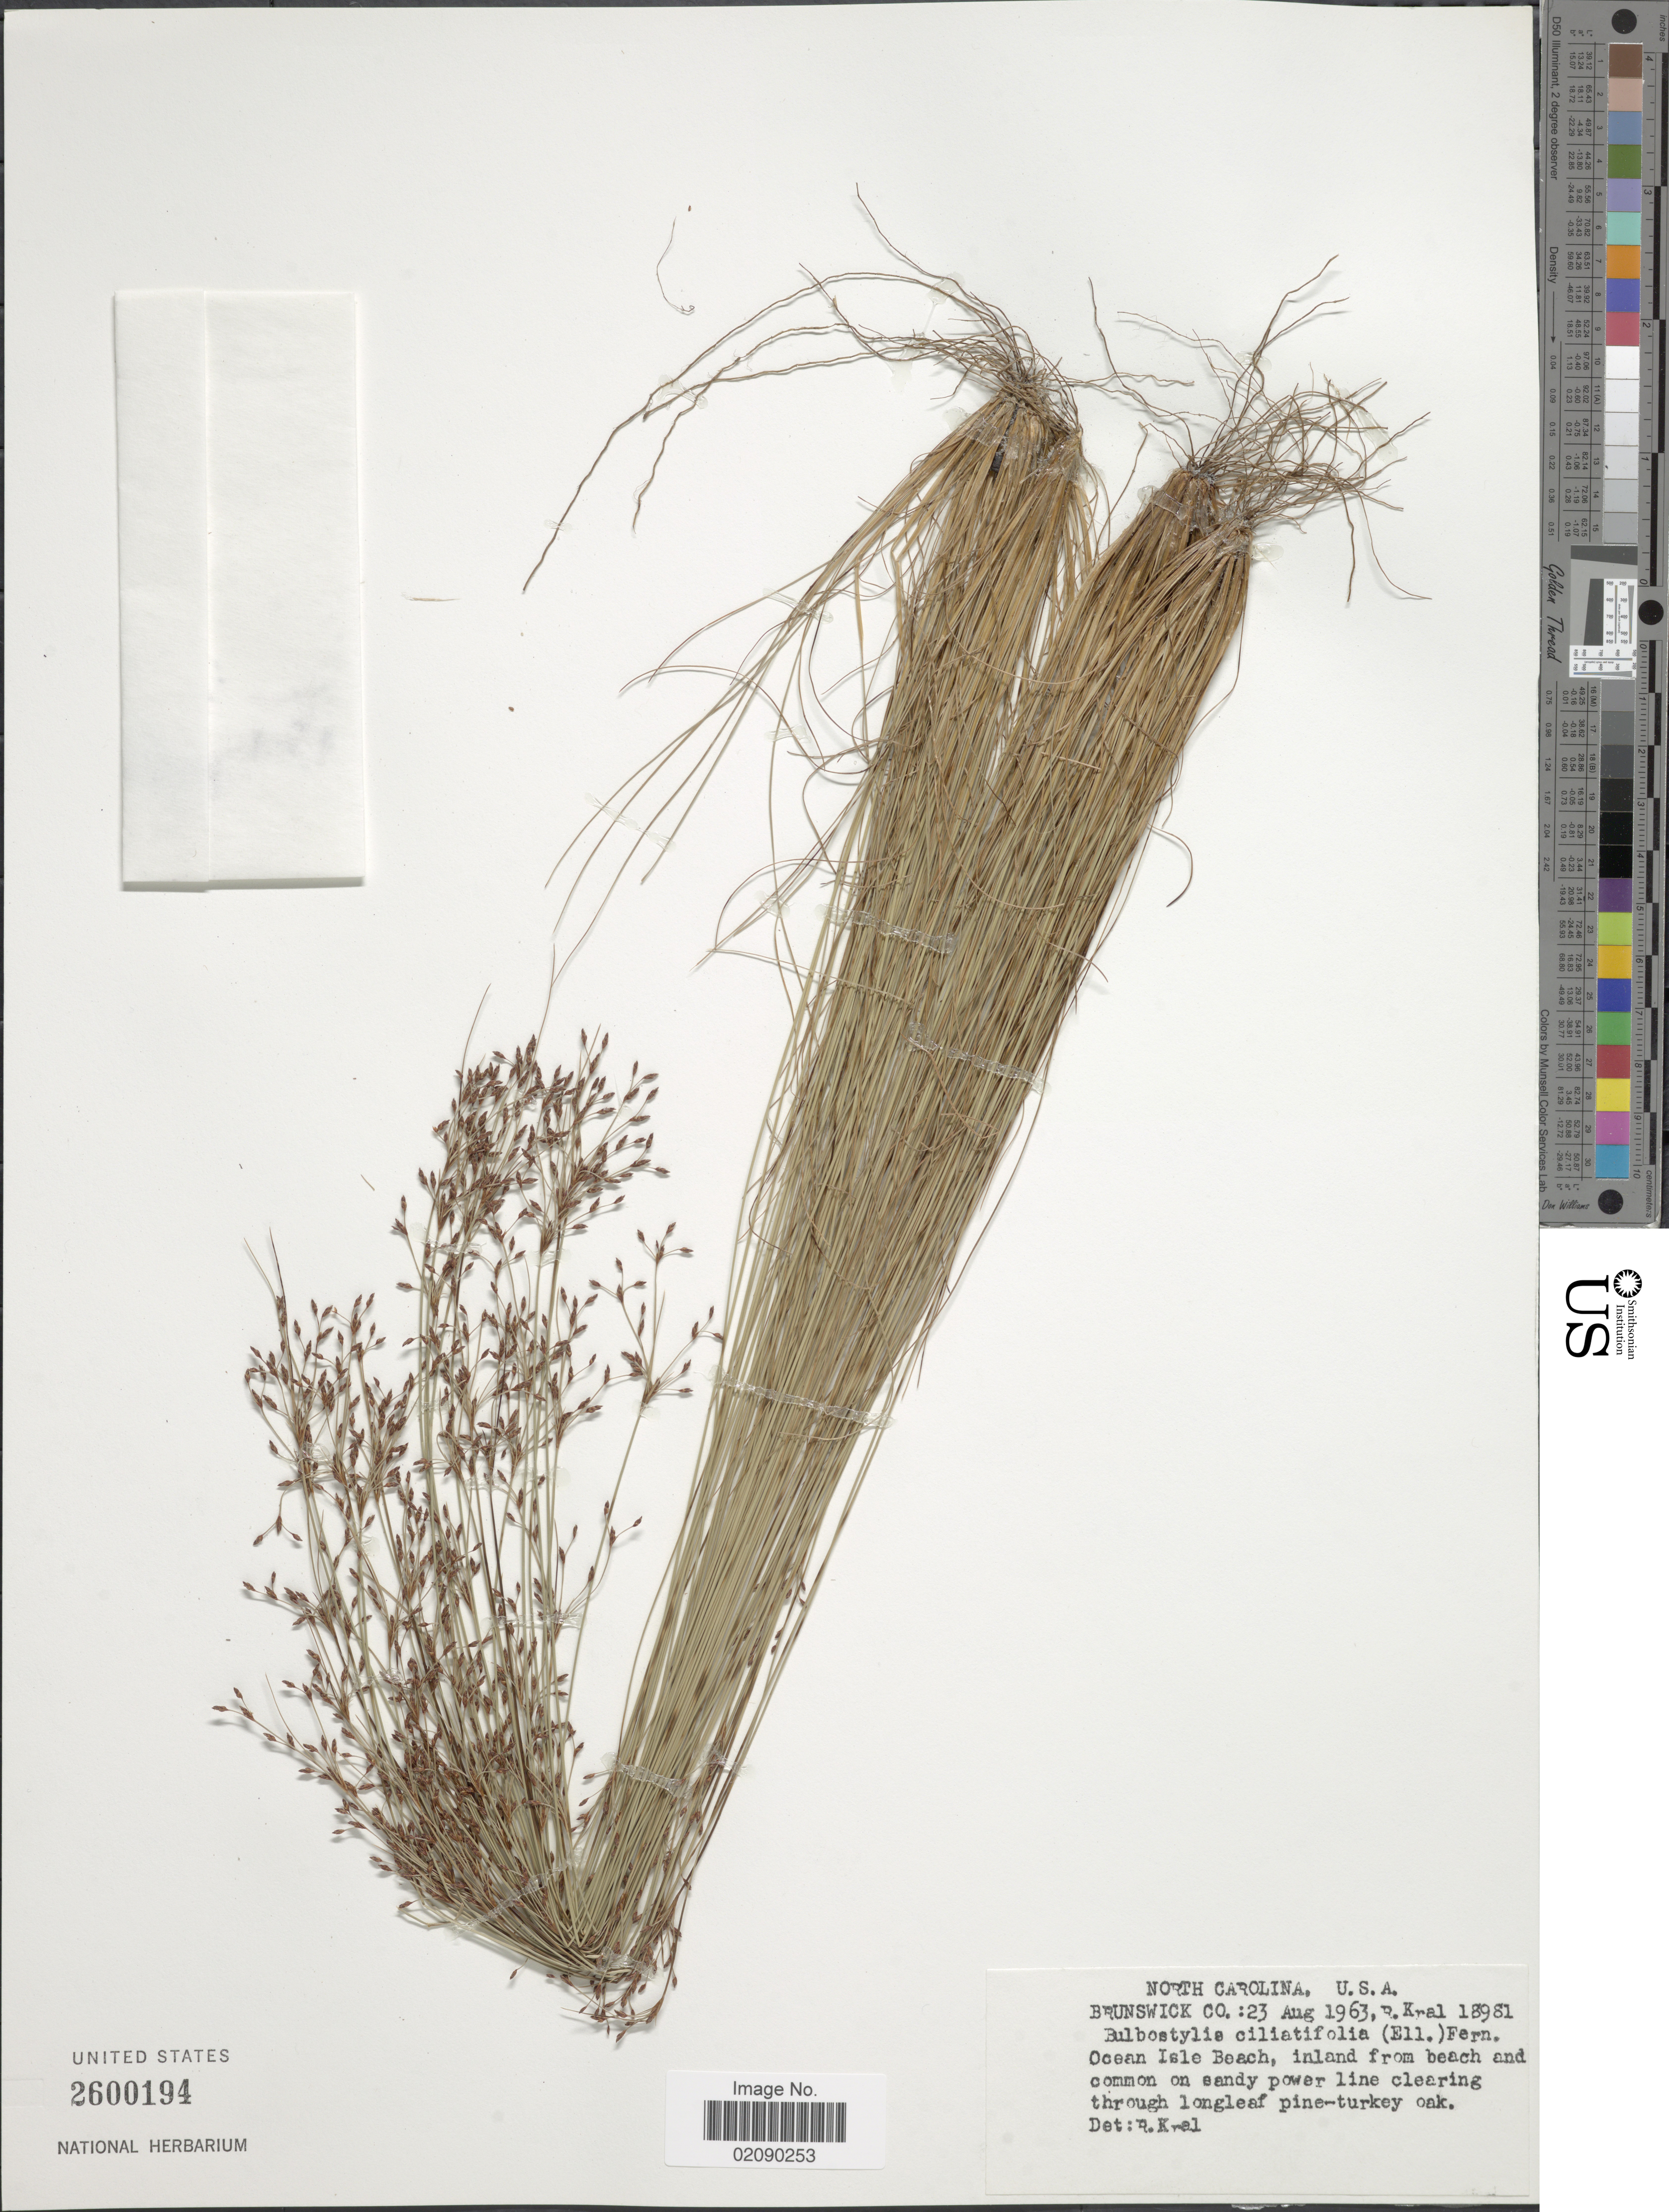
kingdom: Plantae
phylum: Tracheophyta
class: Liliopsida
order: Poales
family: Cyperaceae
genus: Bulbostylis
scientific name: Bulbostylis ciliatifolia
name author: (Elliott) Fernald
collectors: R. Kral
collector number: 18981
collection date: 1963-08-23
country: United States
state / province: North Carolina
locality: Brunswick Co. Ocean Isle Beach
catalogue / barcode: US 2600194